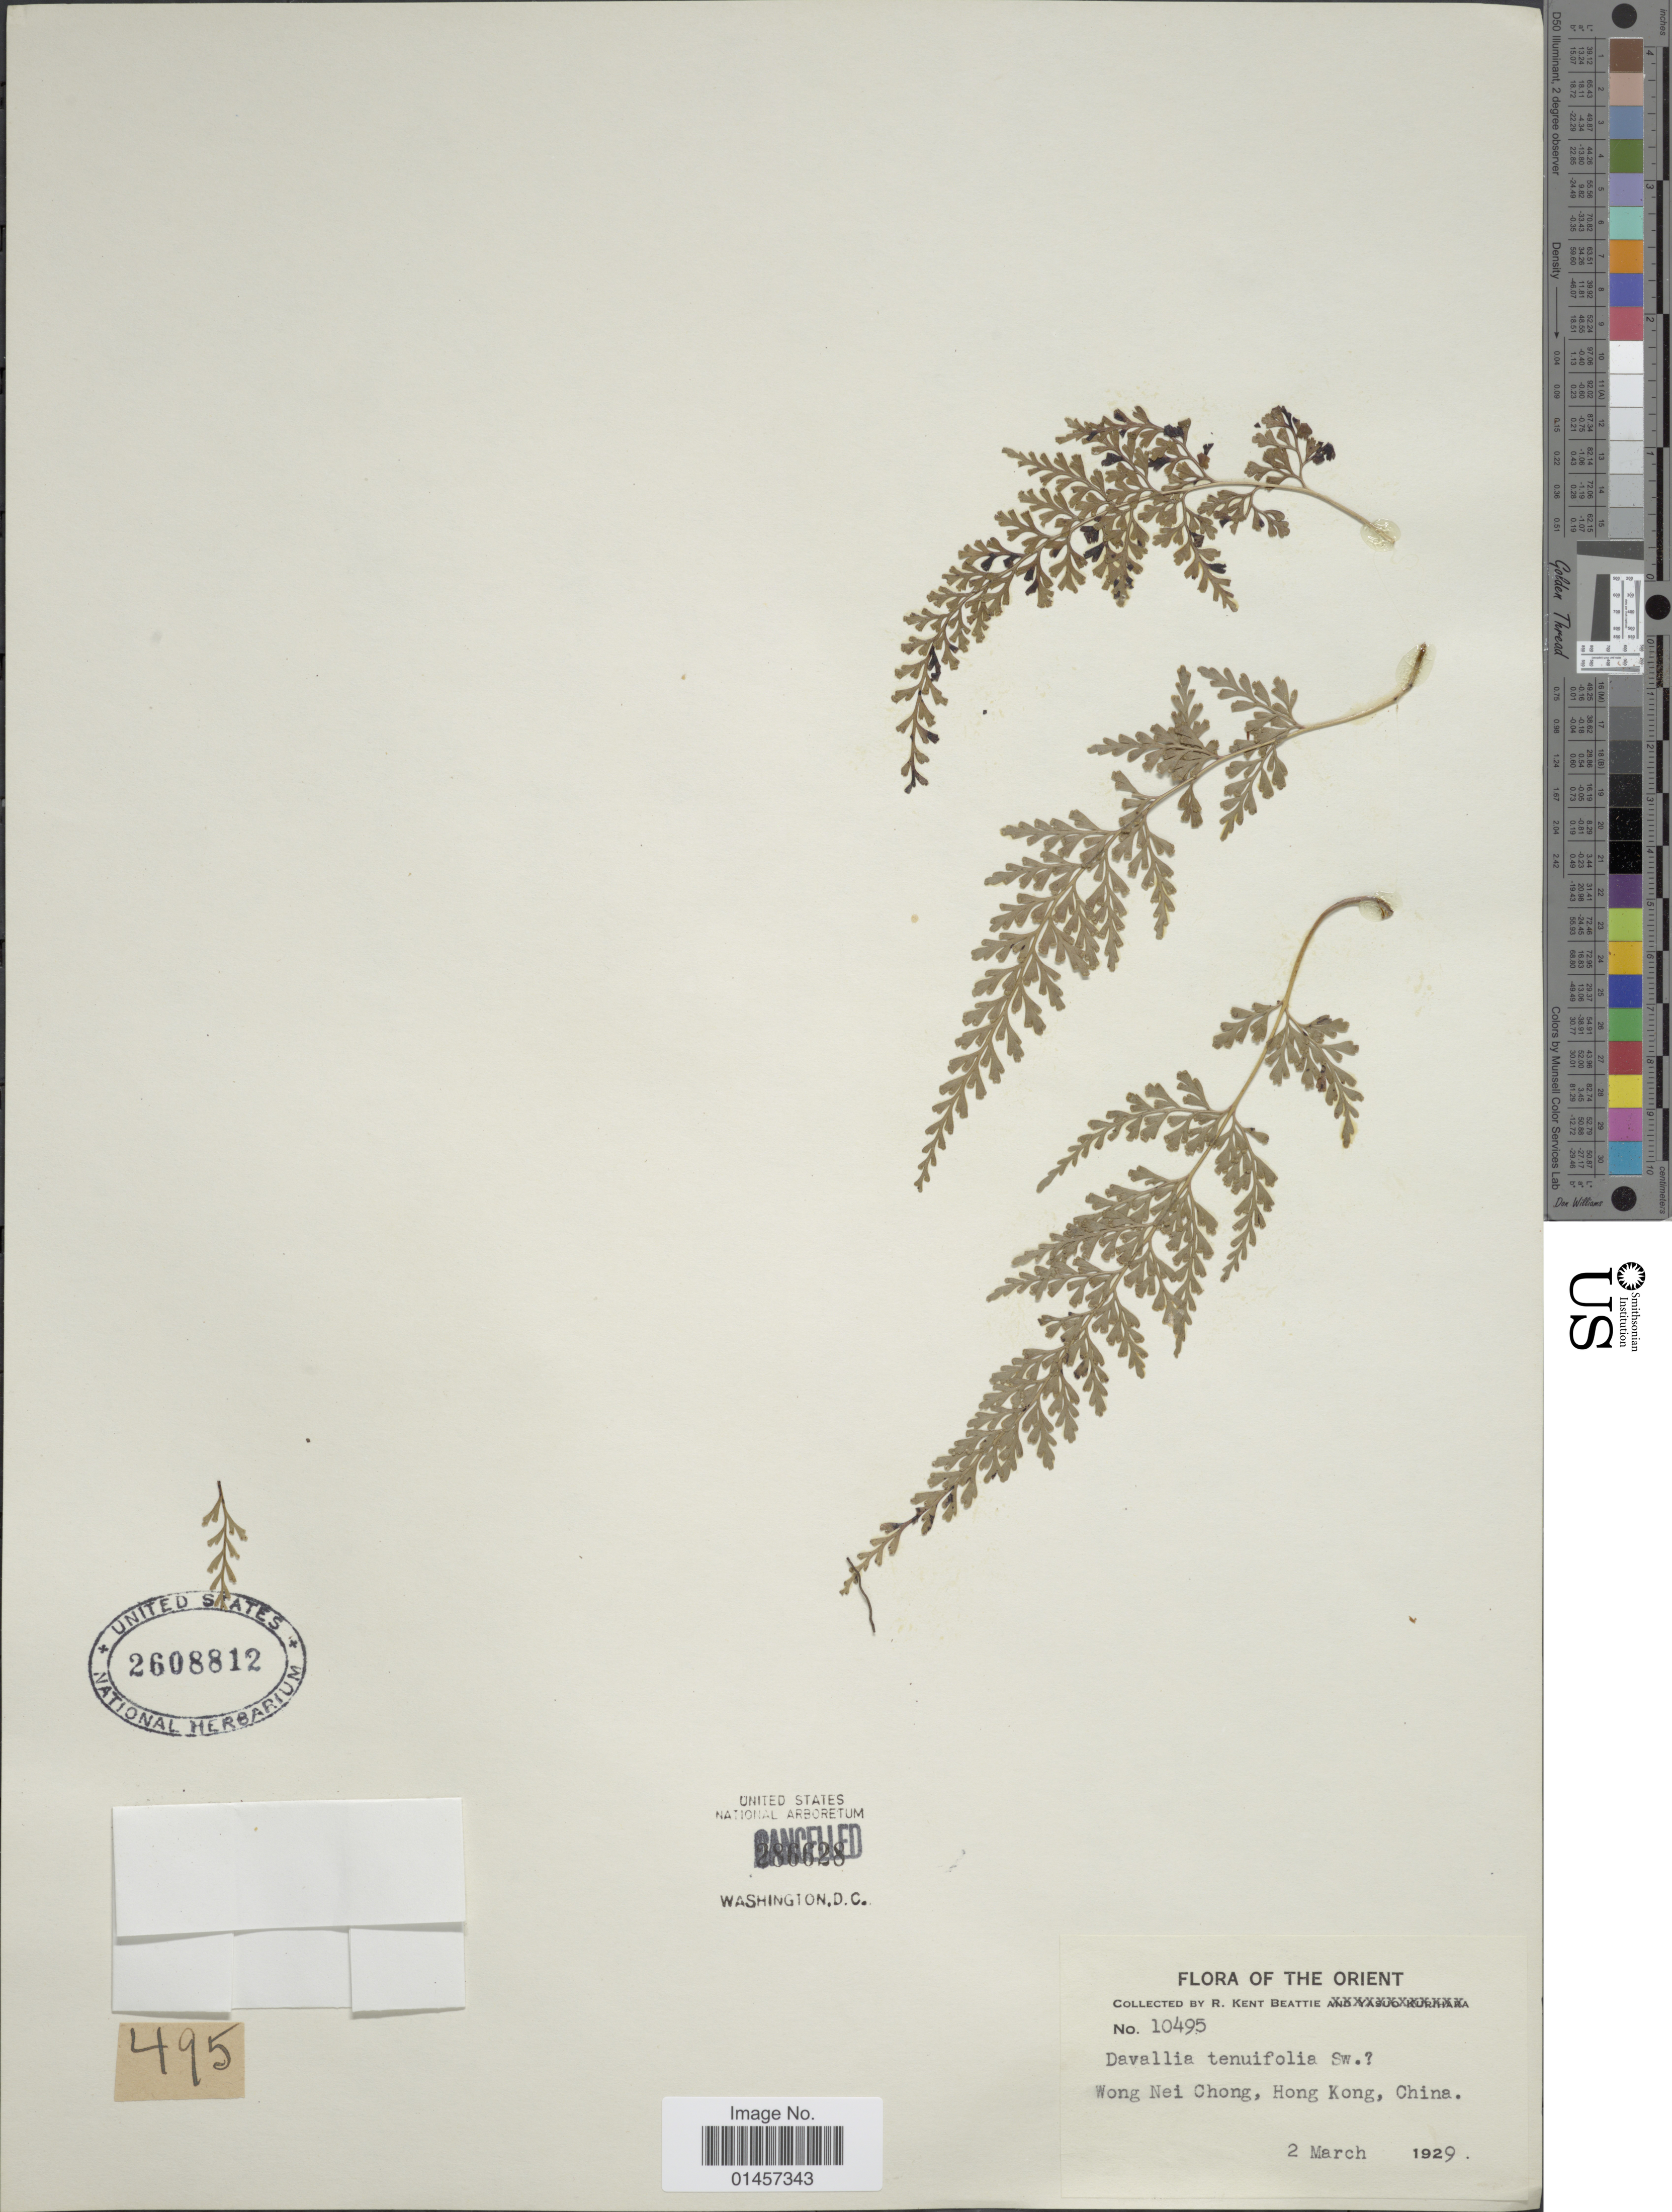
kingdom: Plantae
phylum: Tracheophyta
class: Polypodiopsida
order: Polypodiales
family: Lindsaeaceae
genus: Sphenomeris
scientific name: Sphenomeris chinensis var. chinensis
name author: (L.) Maxon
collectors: R. K. Beattie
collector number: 10495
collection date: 1929-03-02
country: China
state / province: Hong Kong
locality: The Orient, Wong Nei Chong, Hong Kong, China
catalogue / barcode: US 2608812